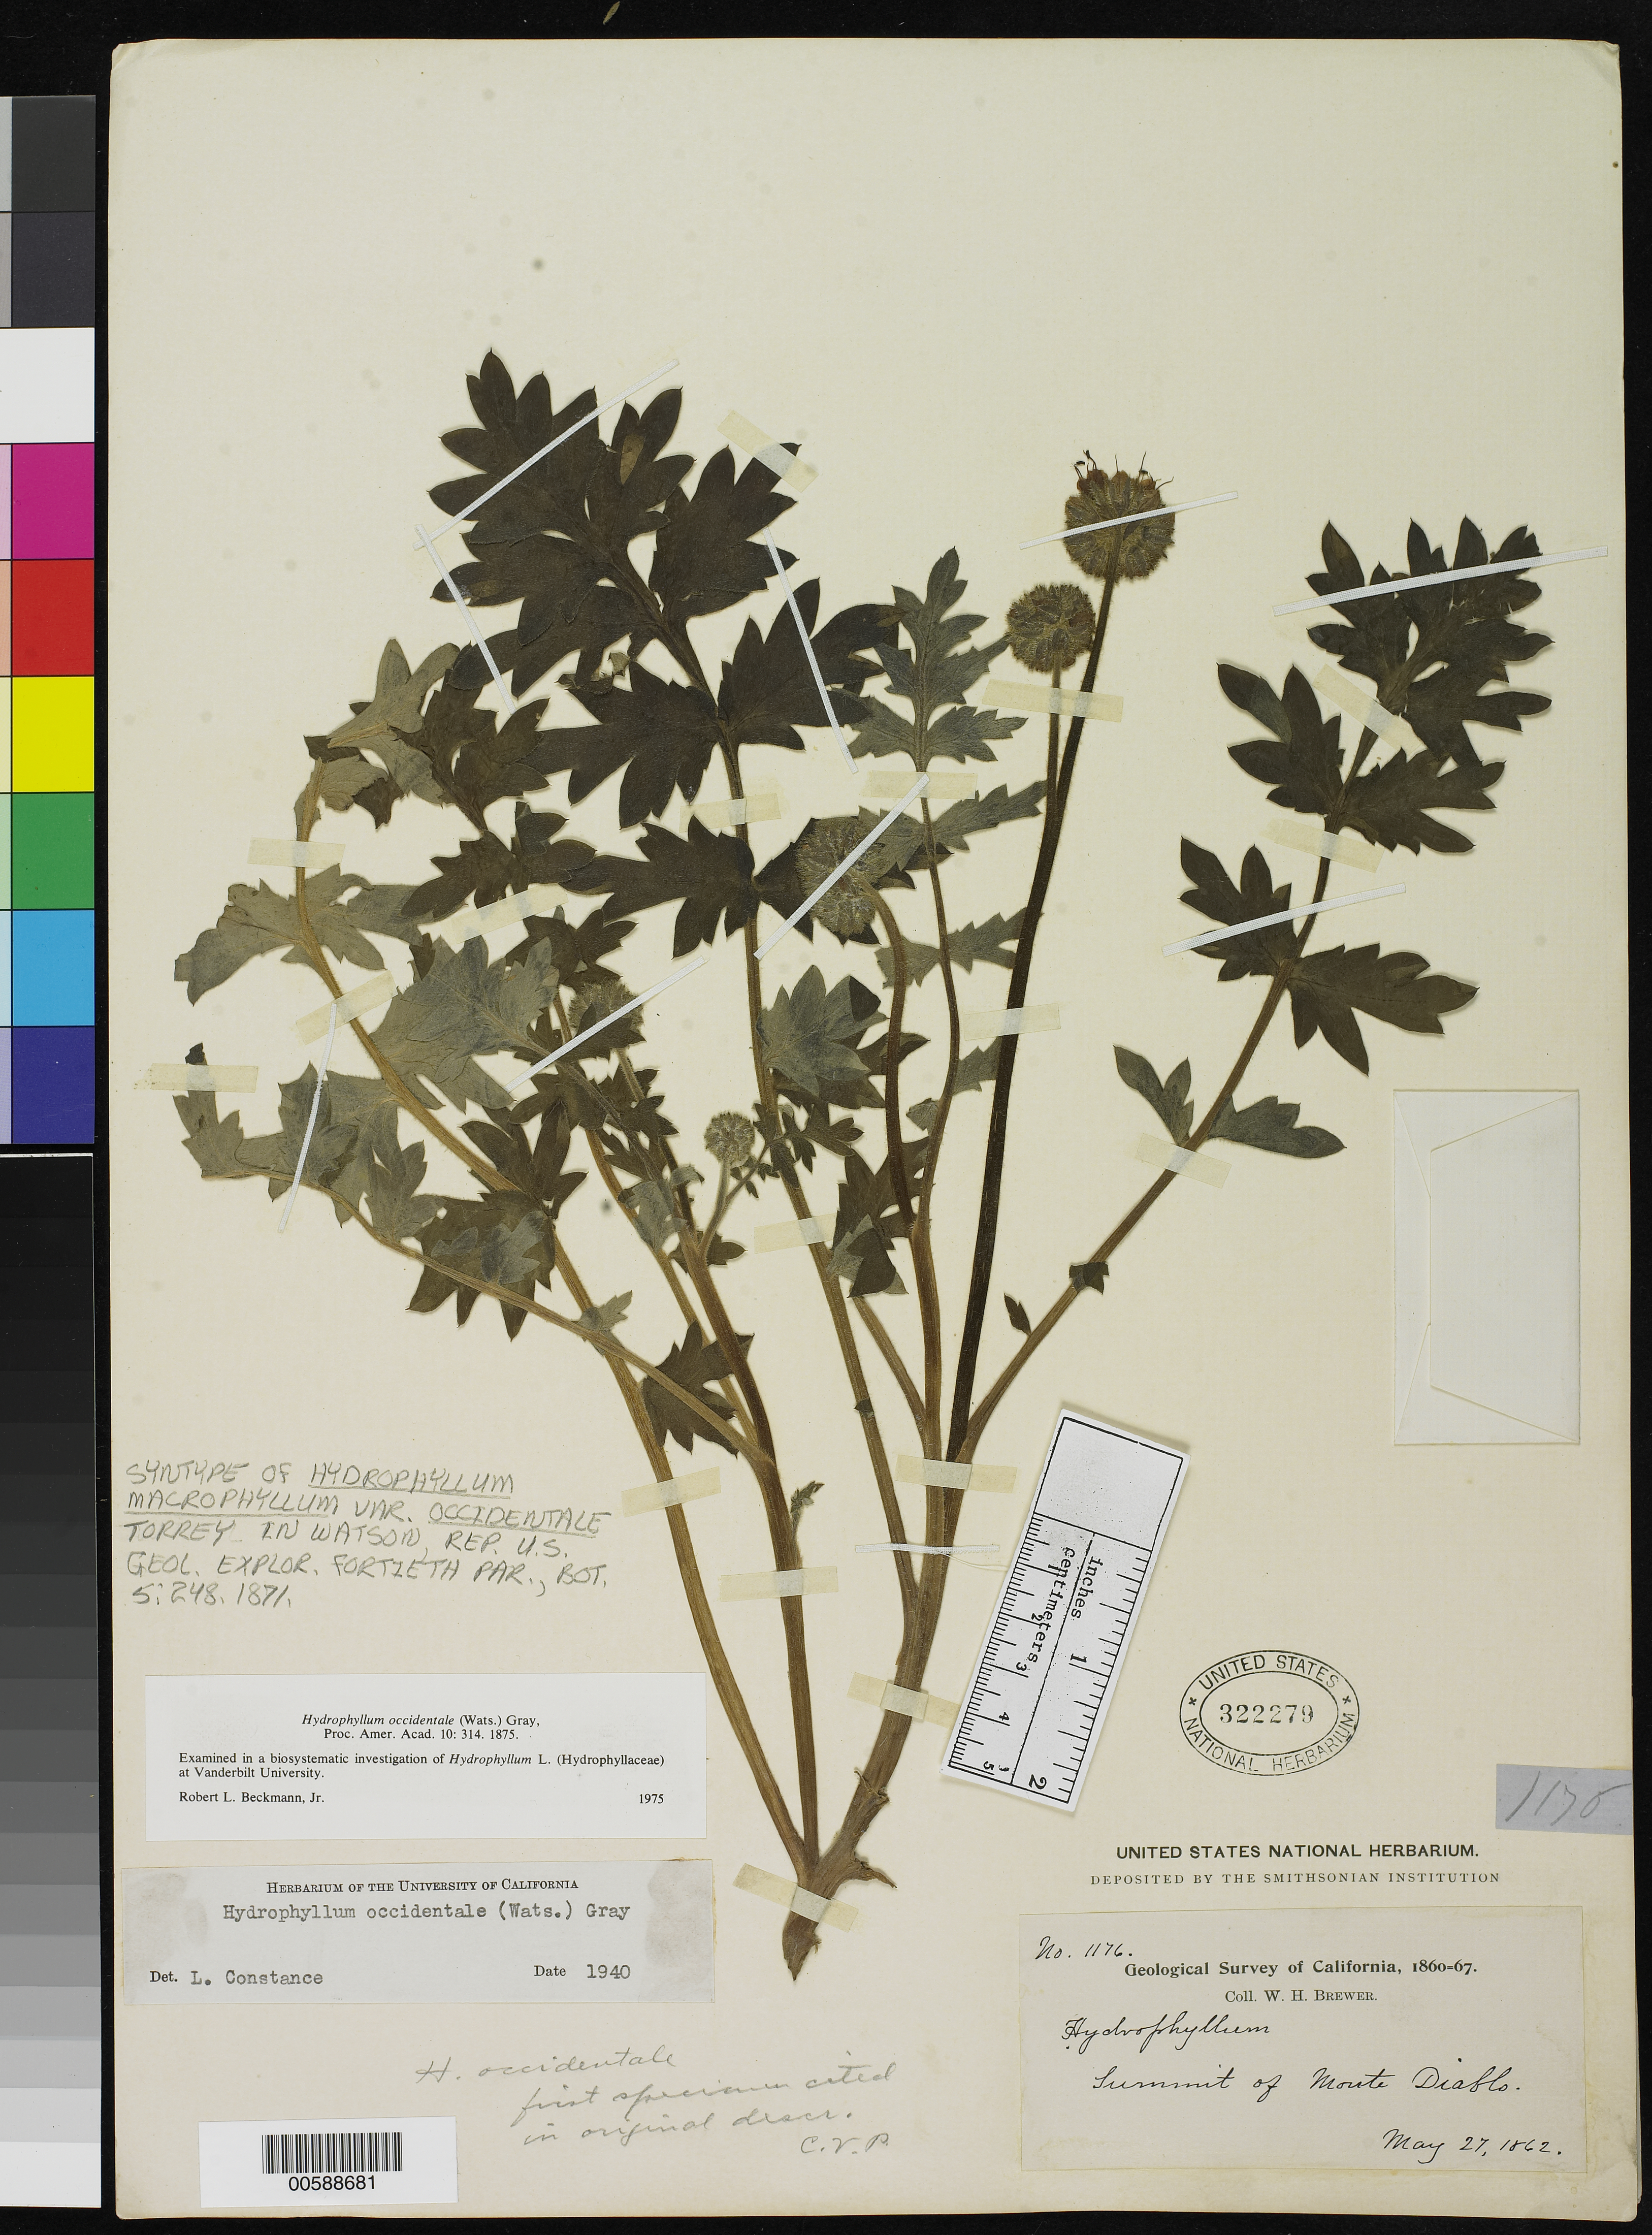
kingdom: Plantae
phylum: Tracheophyta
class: Magnoliopsida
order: Boraginales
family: Hydrophyllaceae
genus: Hydrophyllum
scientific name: Hydrophyllum macrophyllum var. occidentale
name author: Torr. in C. King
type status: Syntype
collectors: W. H. Brewer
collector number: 1176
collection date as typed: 27 May 1862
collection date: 1862-05-27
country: United States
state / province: California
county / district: Contra Costa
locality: Summit of Monte Diablo.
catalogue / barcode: US 322279